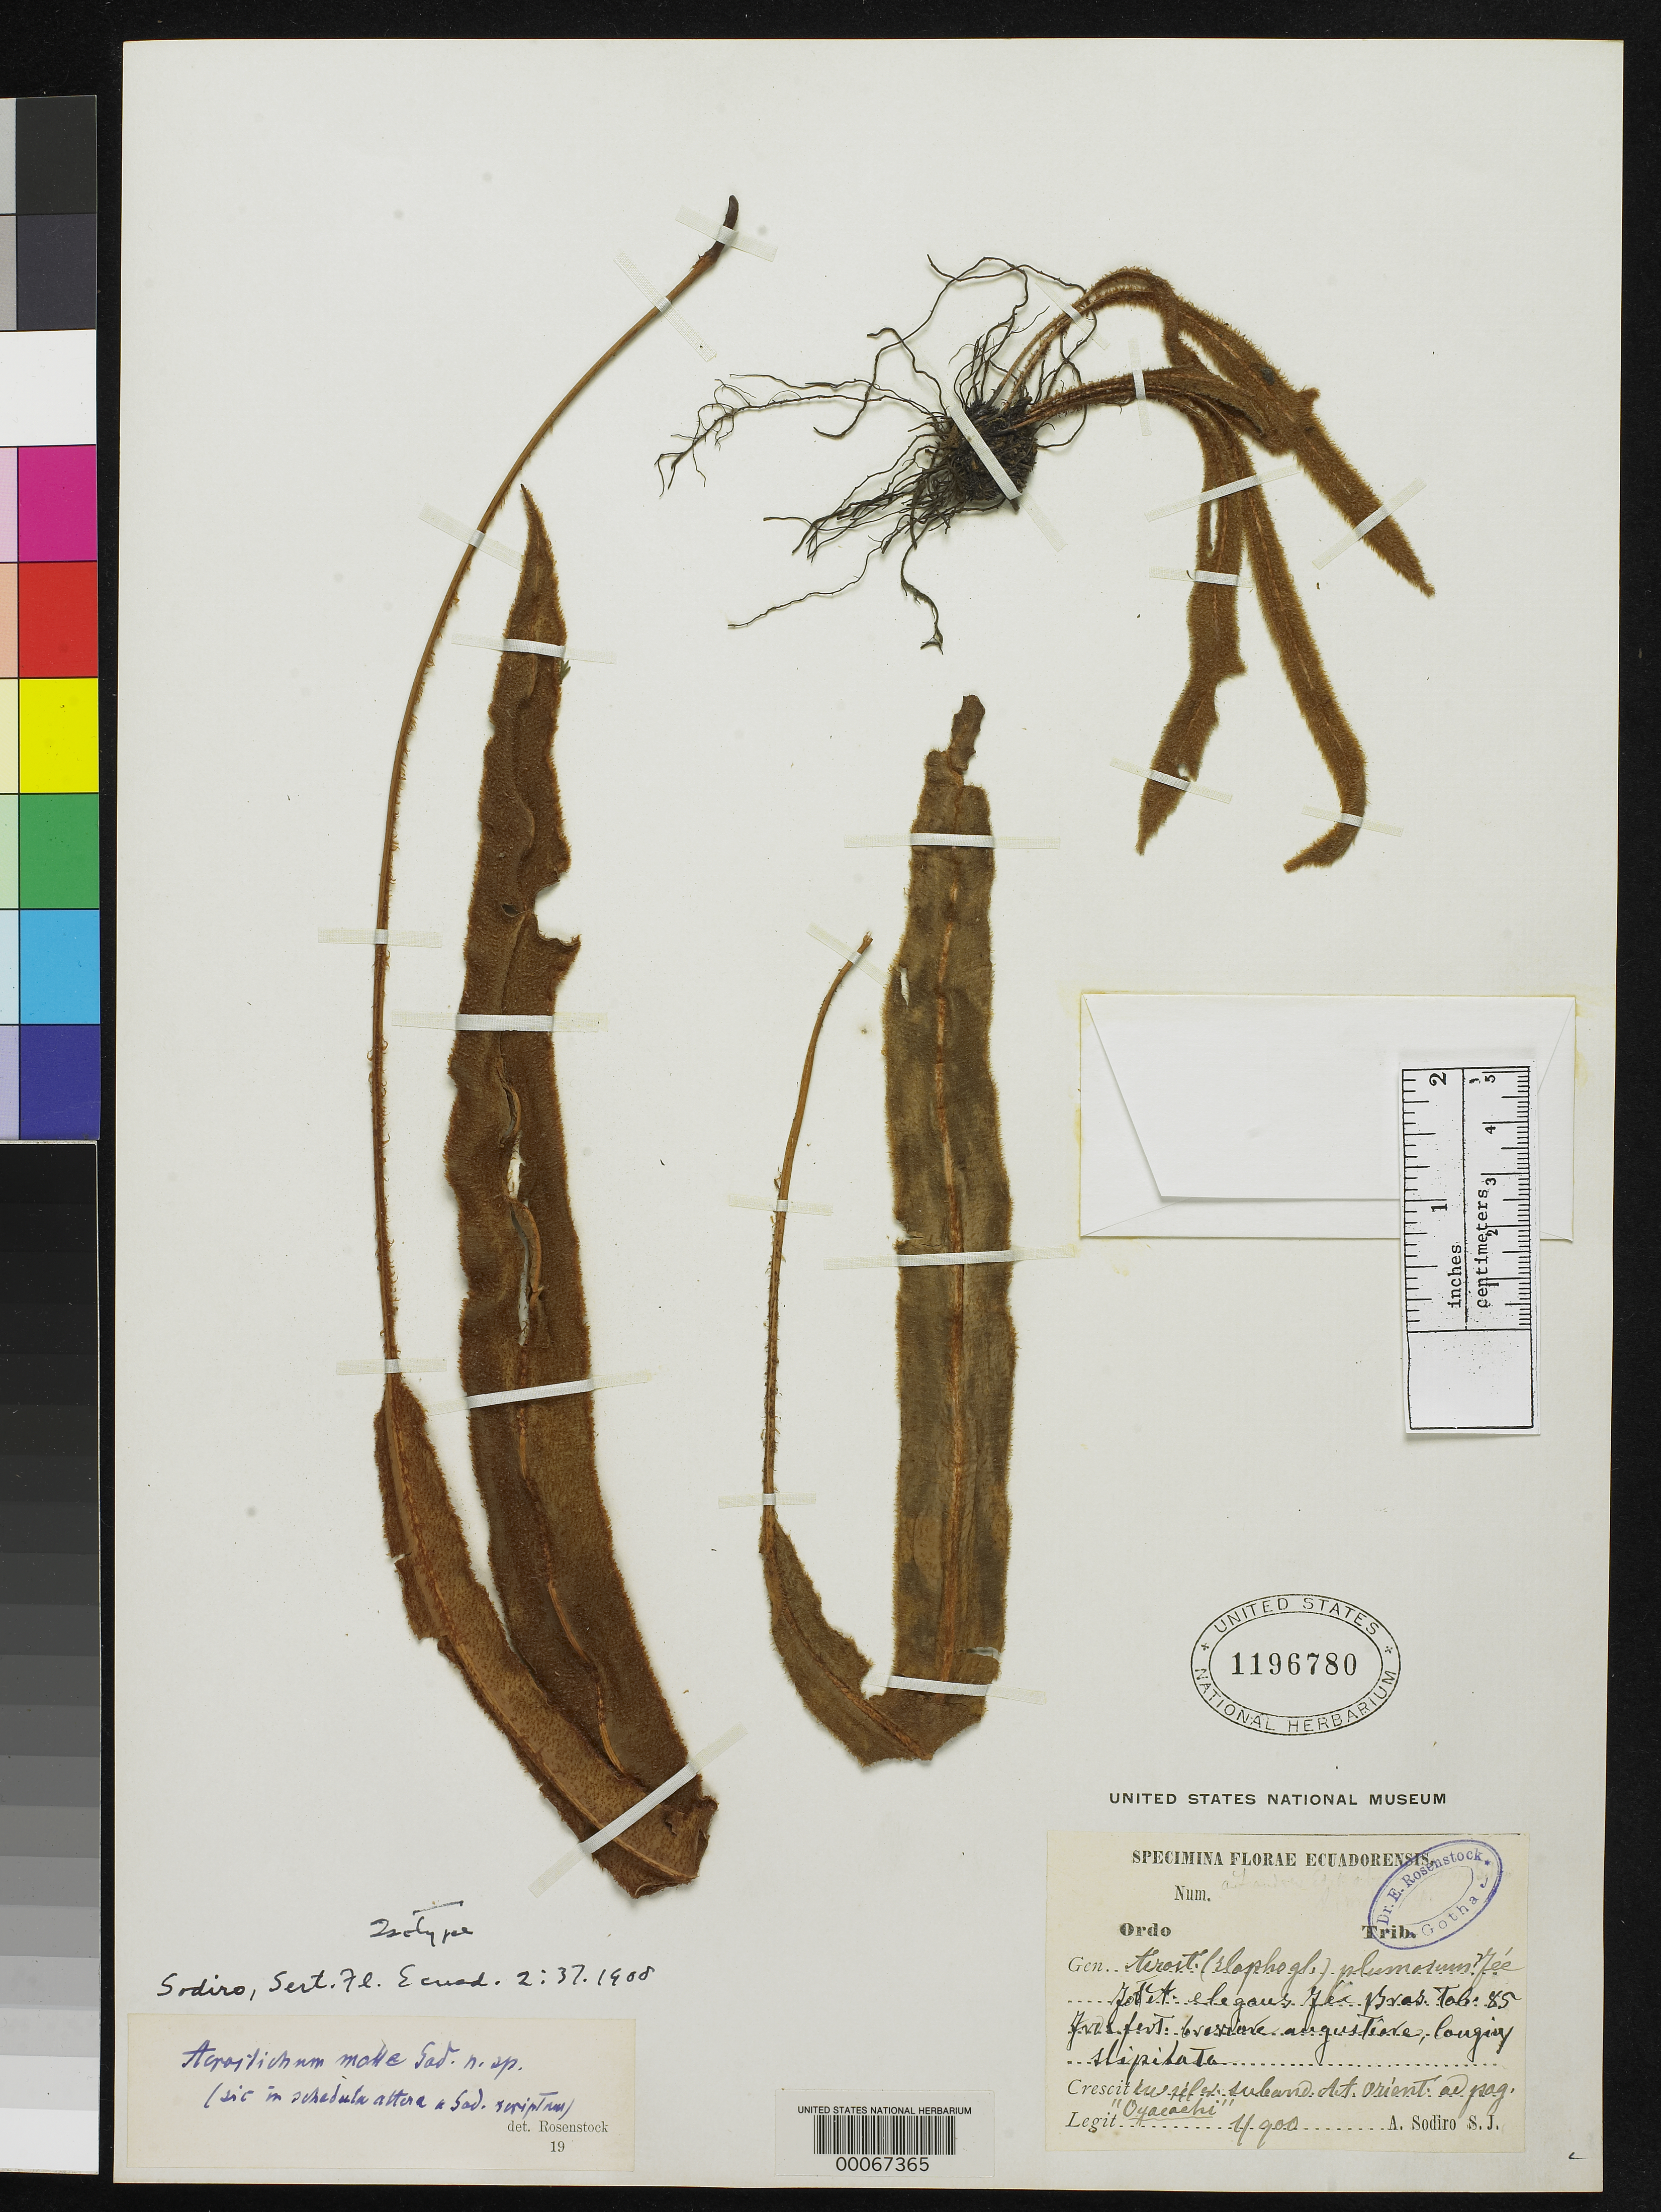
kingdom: Plantae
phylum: Tracheophyta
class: Polypodiopsida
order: Polypodiales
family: Pteridaceae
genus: Acrostichum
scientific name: Acrostichum molle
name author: Sodiro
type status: Type Collection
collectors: L. Sodiro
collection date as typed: Jan 1900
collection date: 1900-01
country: Ecuador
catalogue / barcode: US 1196780